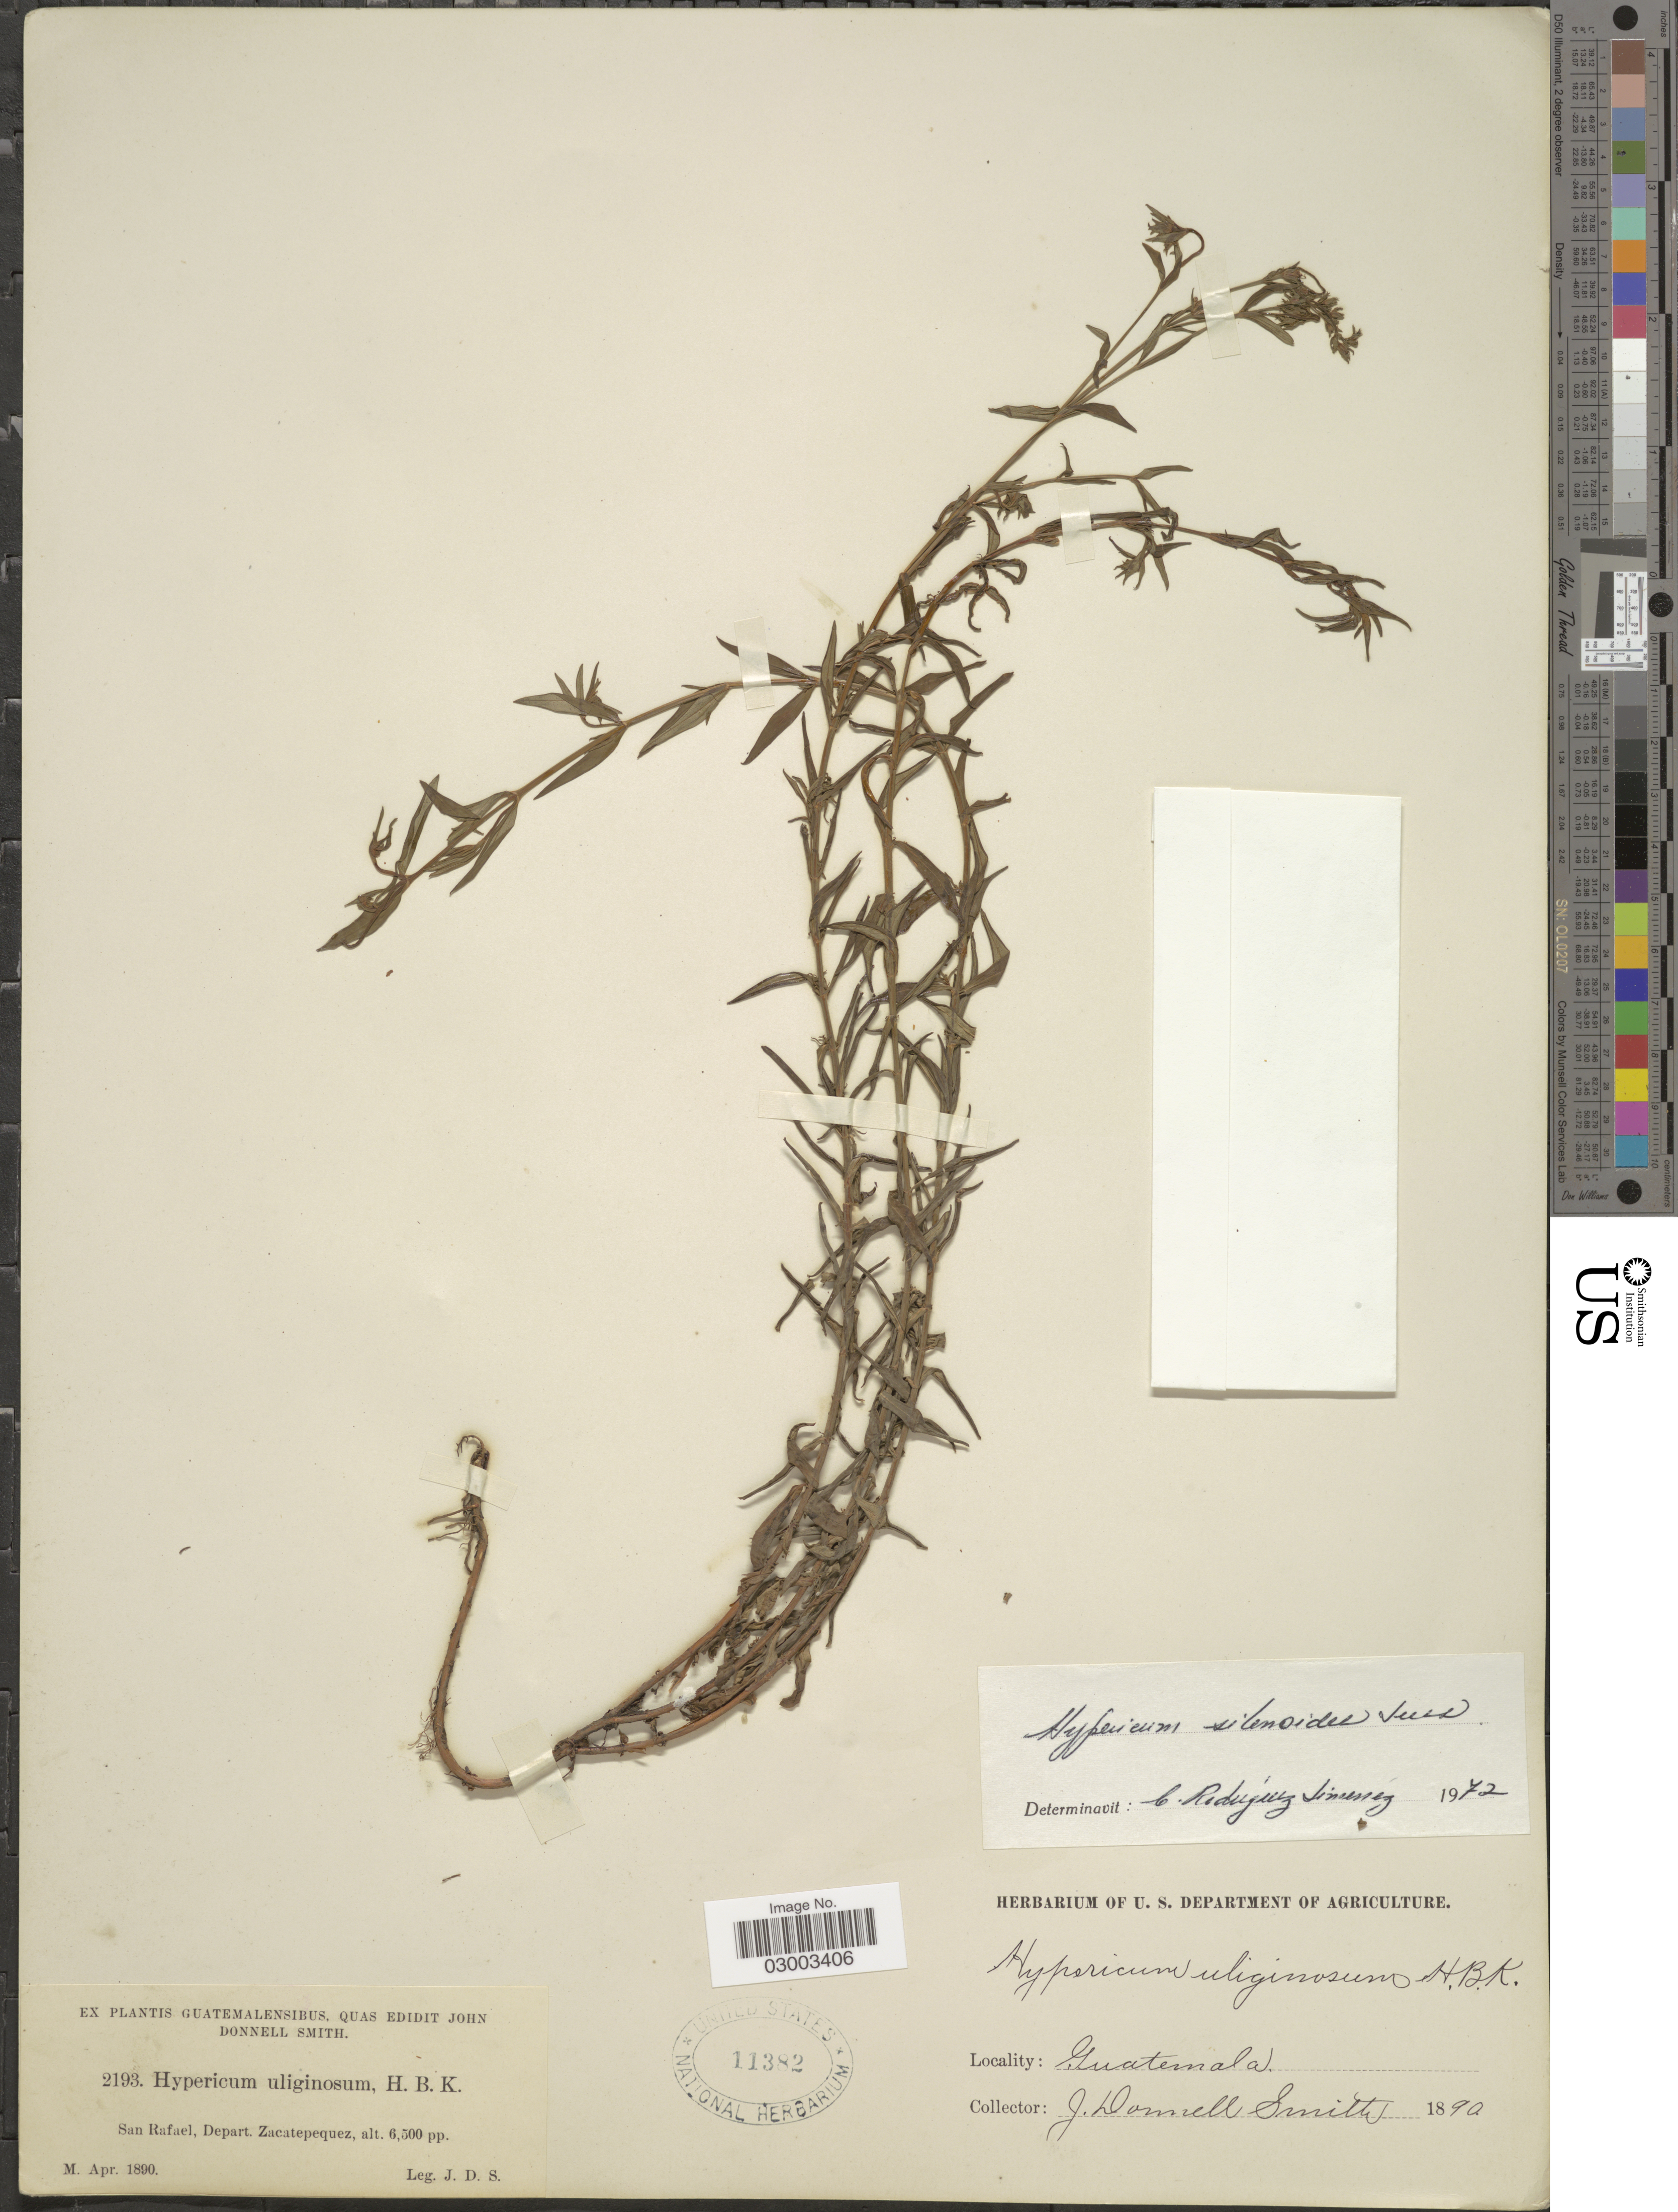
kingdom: Plantae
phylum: Tracheophyta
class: Magnoliopsida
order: Malpighiales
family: Hypericaceae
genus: Hypericum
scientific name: Hypericum silenoides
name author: Juss.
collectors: J. Donnell Smith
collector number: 2193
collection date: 1890-04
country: Guatemala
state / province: Sacatepéquez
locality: San Rafael, Depart. Zacatepequez.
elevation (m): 1981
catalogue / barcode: US 11382